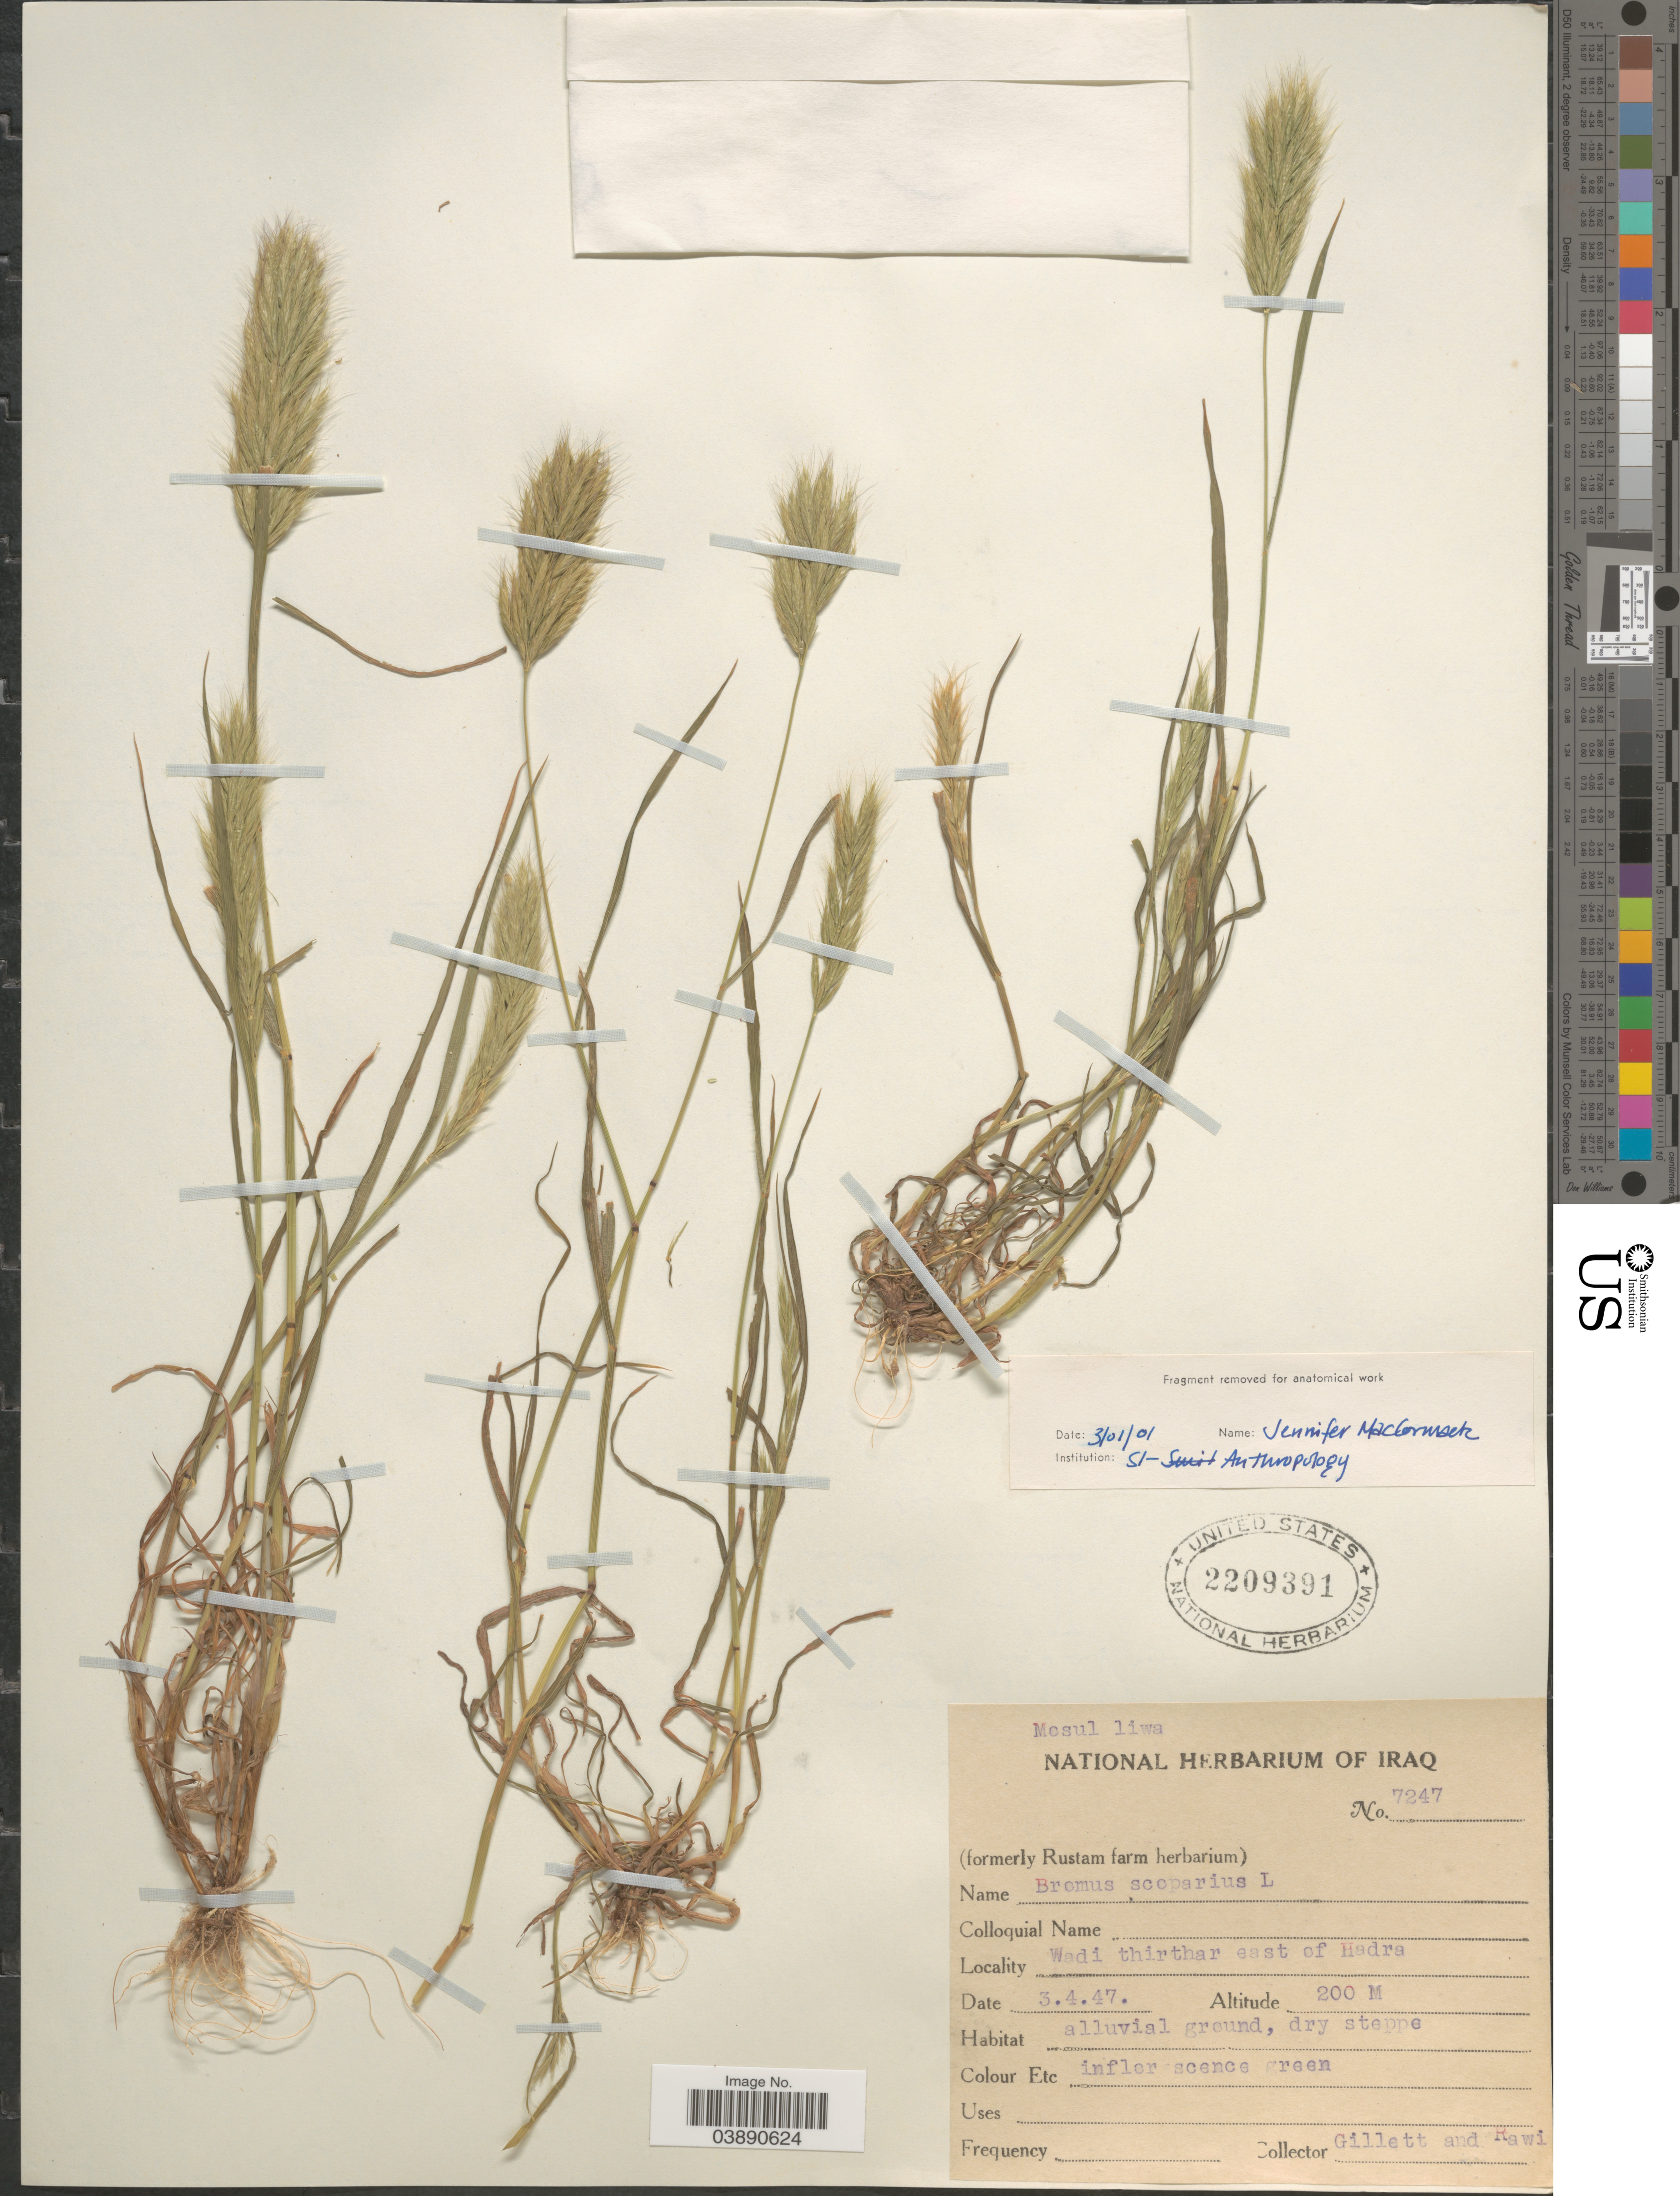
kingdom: Plantae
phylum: Tracheophyta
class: Liliopsida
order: Poales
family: Poaceae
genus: Bromus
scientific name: Bromus scoparius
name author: L.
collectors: Gillett, -- & -. Rawi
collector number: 7247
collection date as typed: Transcribed d/m/y: 3/4/47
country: Iraq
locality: Mesul liwa. Wadi thirthar east of Hadra.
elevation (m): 200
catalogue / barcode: US 2209391